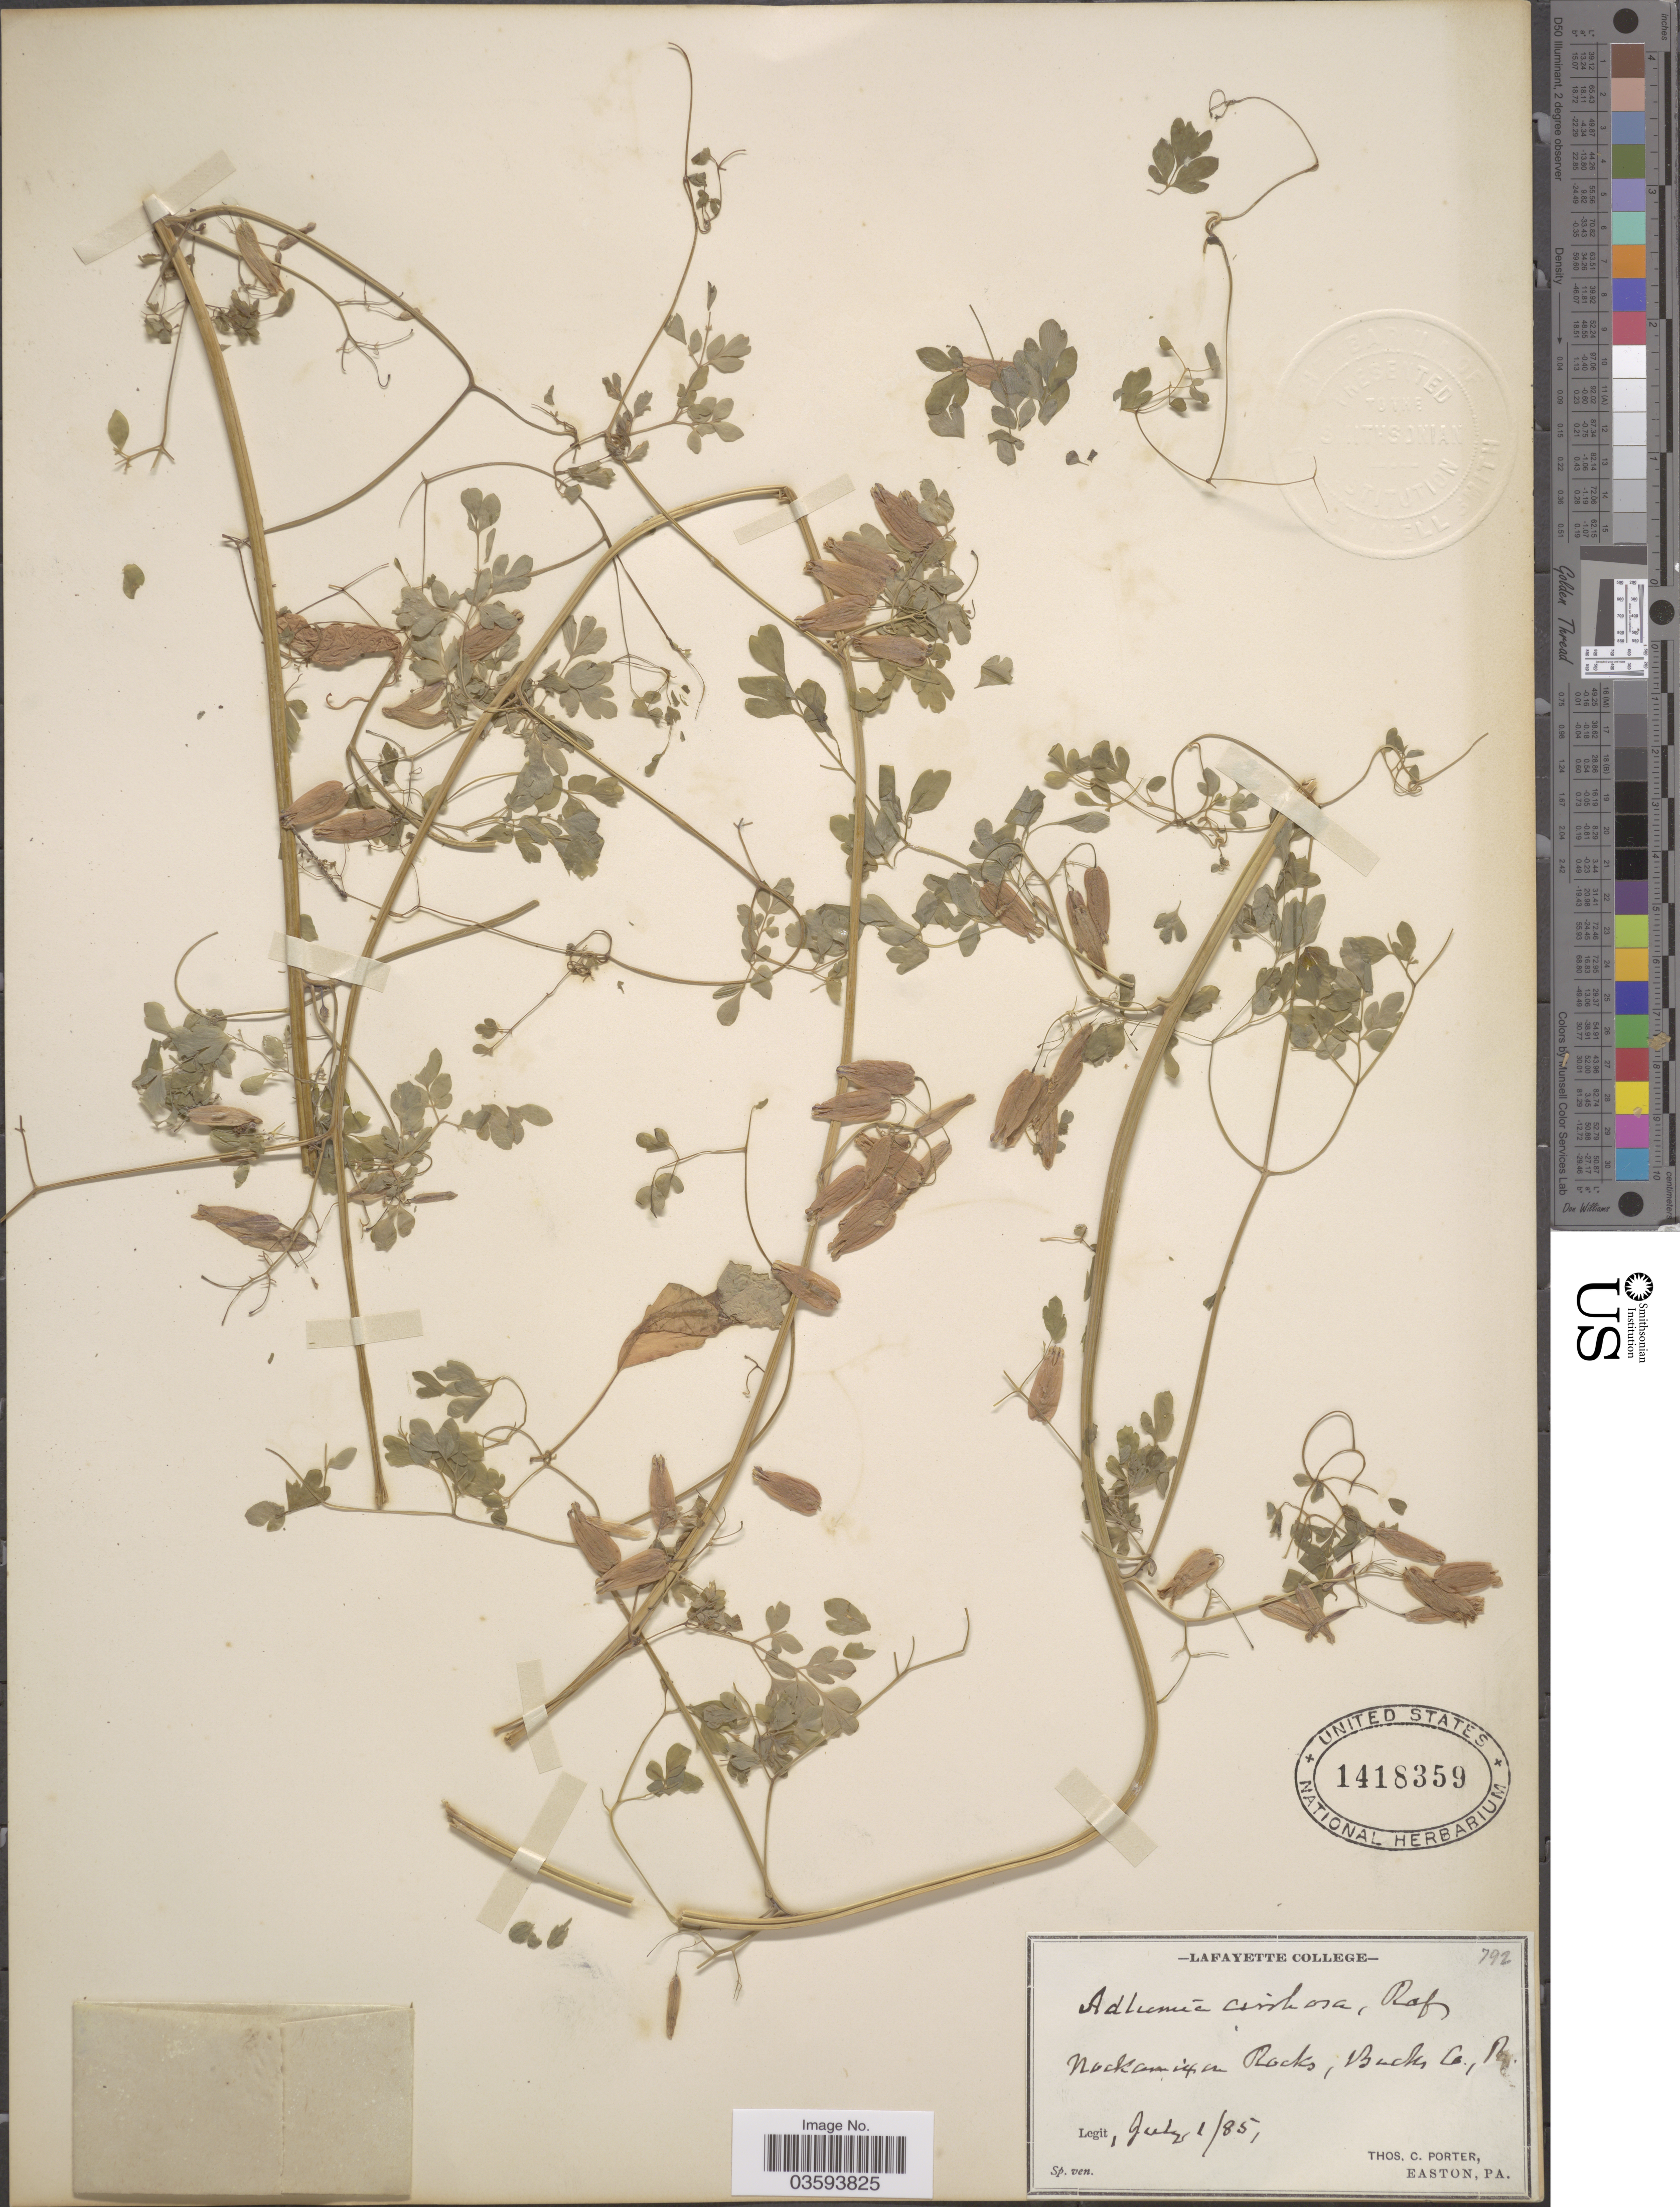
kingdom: Plantae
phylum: Tracheophyta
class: Magnoliopsida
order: Ranunculales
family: Papaveraceae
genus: Adlumia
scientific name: Adlumia cirrhosa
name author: Raf. ex DC.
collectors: T. Porter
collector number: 792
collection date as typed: Transcribed d/m/y: 1/7/85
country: United States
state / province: Pennsylvania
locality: Nockamixon Rocks, Bucks Co.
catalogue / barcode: US 1418359